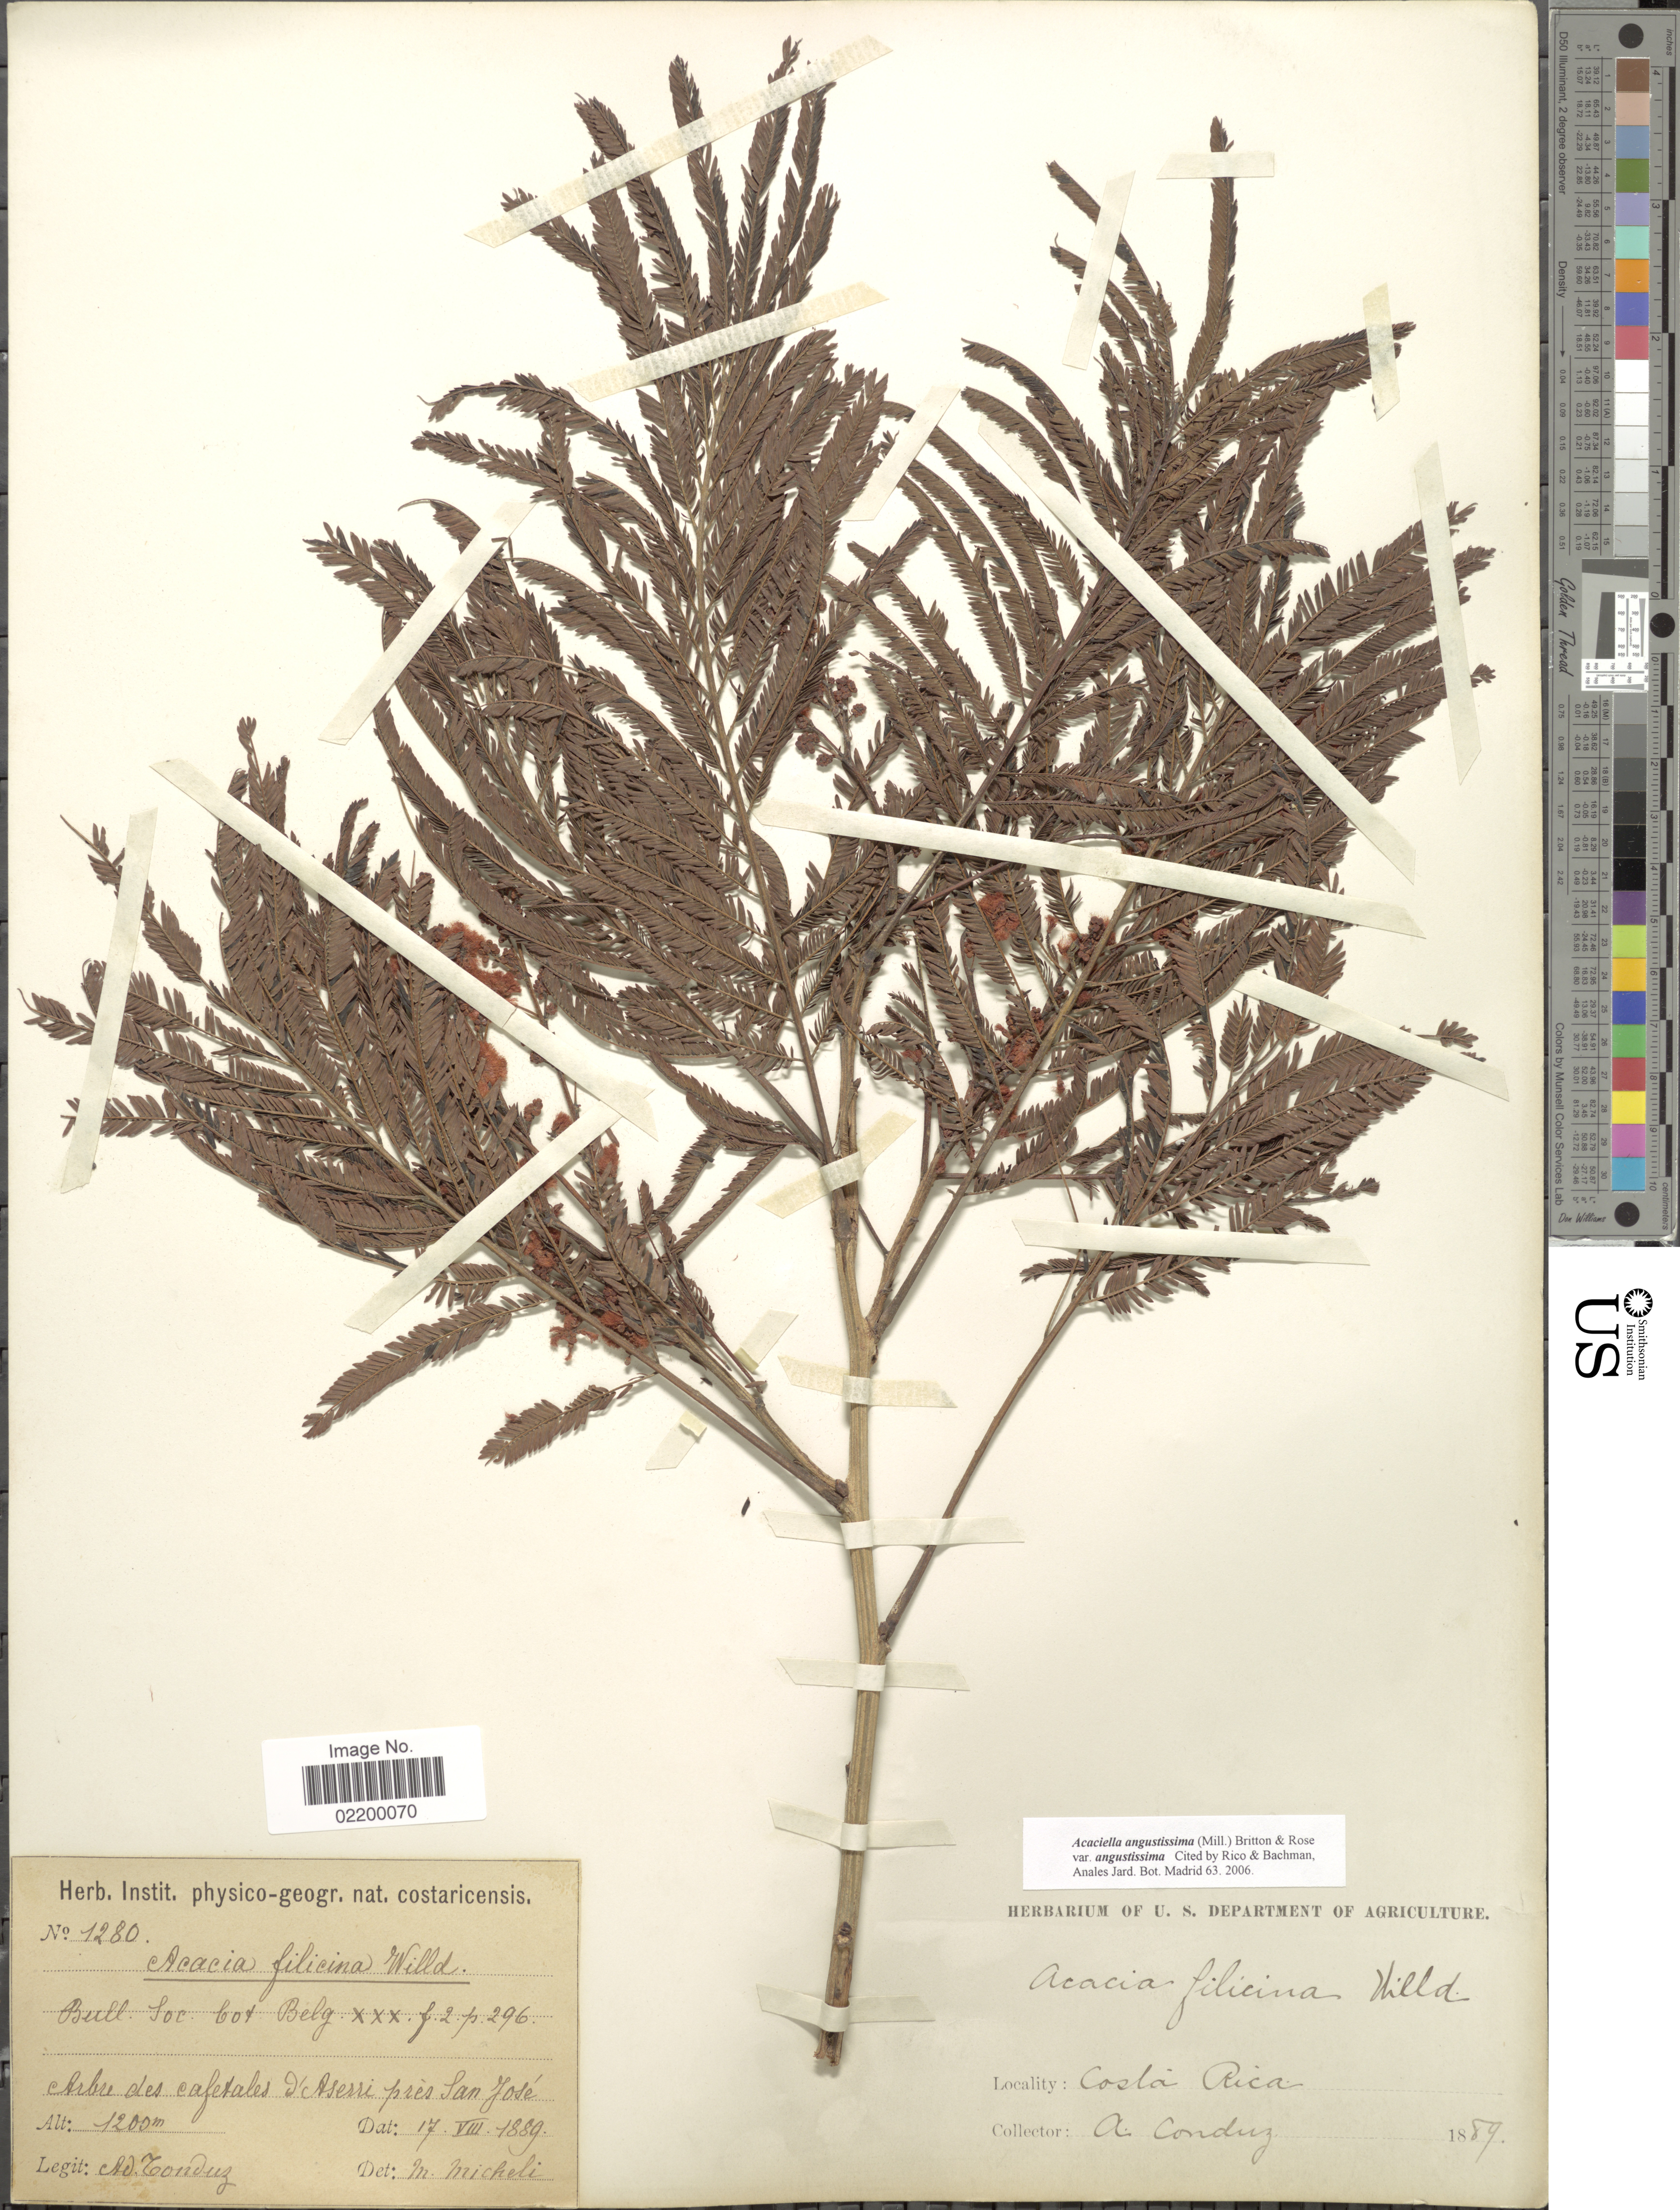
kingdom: Plantae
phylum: Tracheophyta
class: Magnoliopsida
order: Fabales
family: Fabaceae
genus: Acaciella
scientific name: Acaciella angustissima var. angustissima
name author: (Mill.) Britton & Rose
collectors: A. Tonduz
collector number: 1280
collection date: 1889-08-17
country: Costa Rica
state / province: San José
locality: Costa Rica. abre des cafetas d'Aserri pres San Jose.